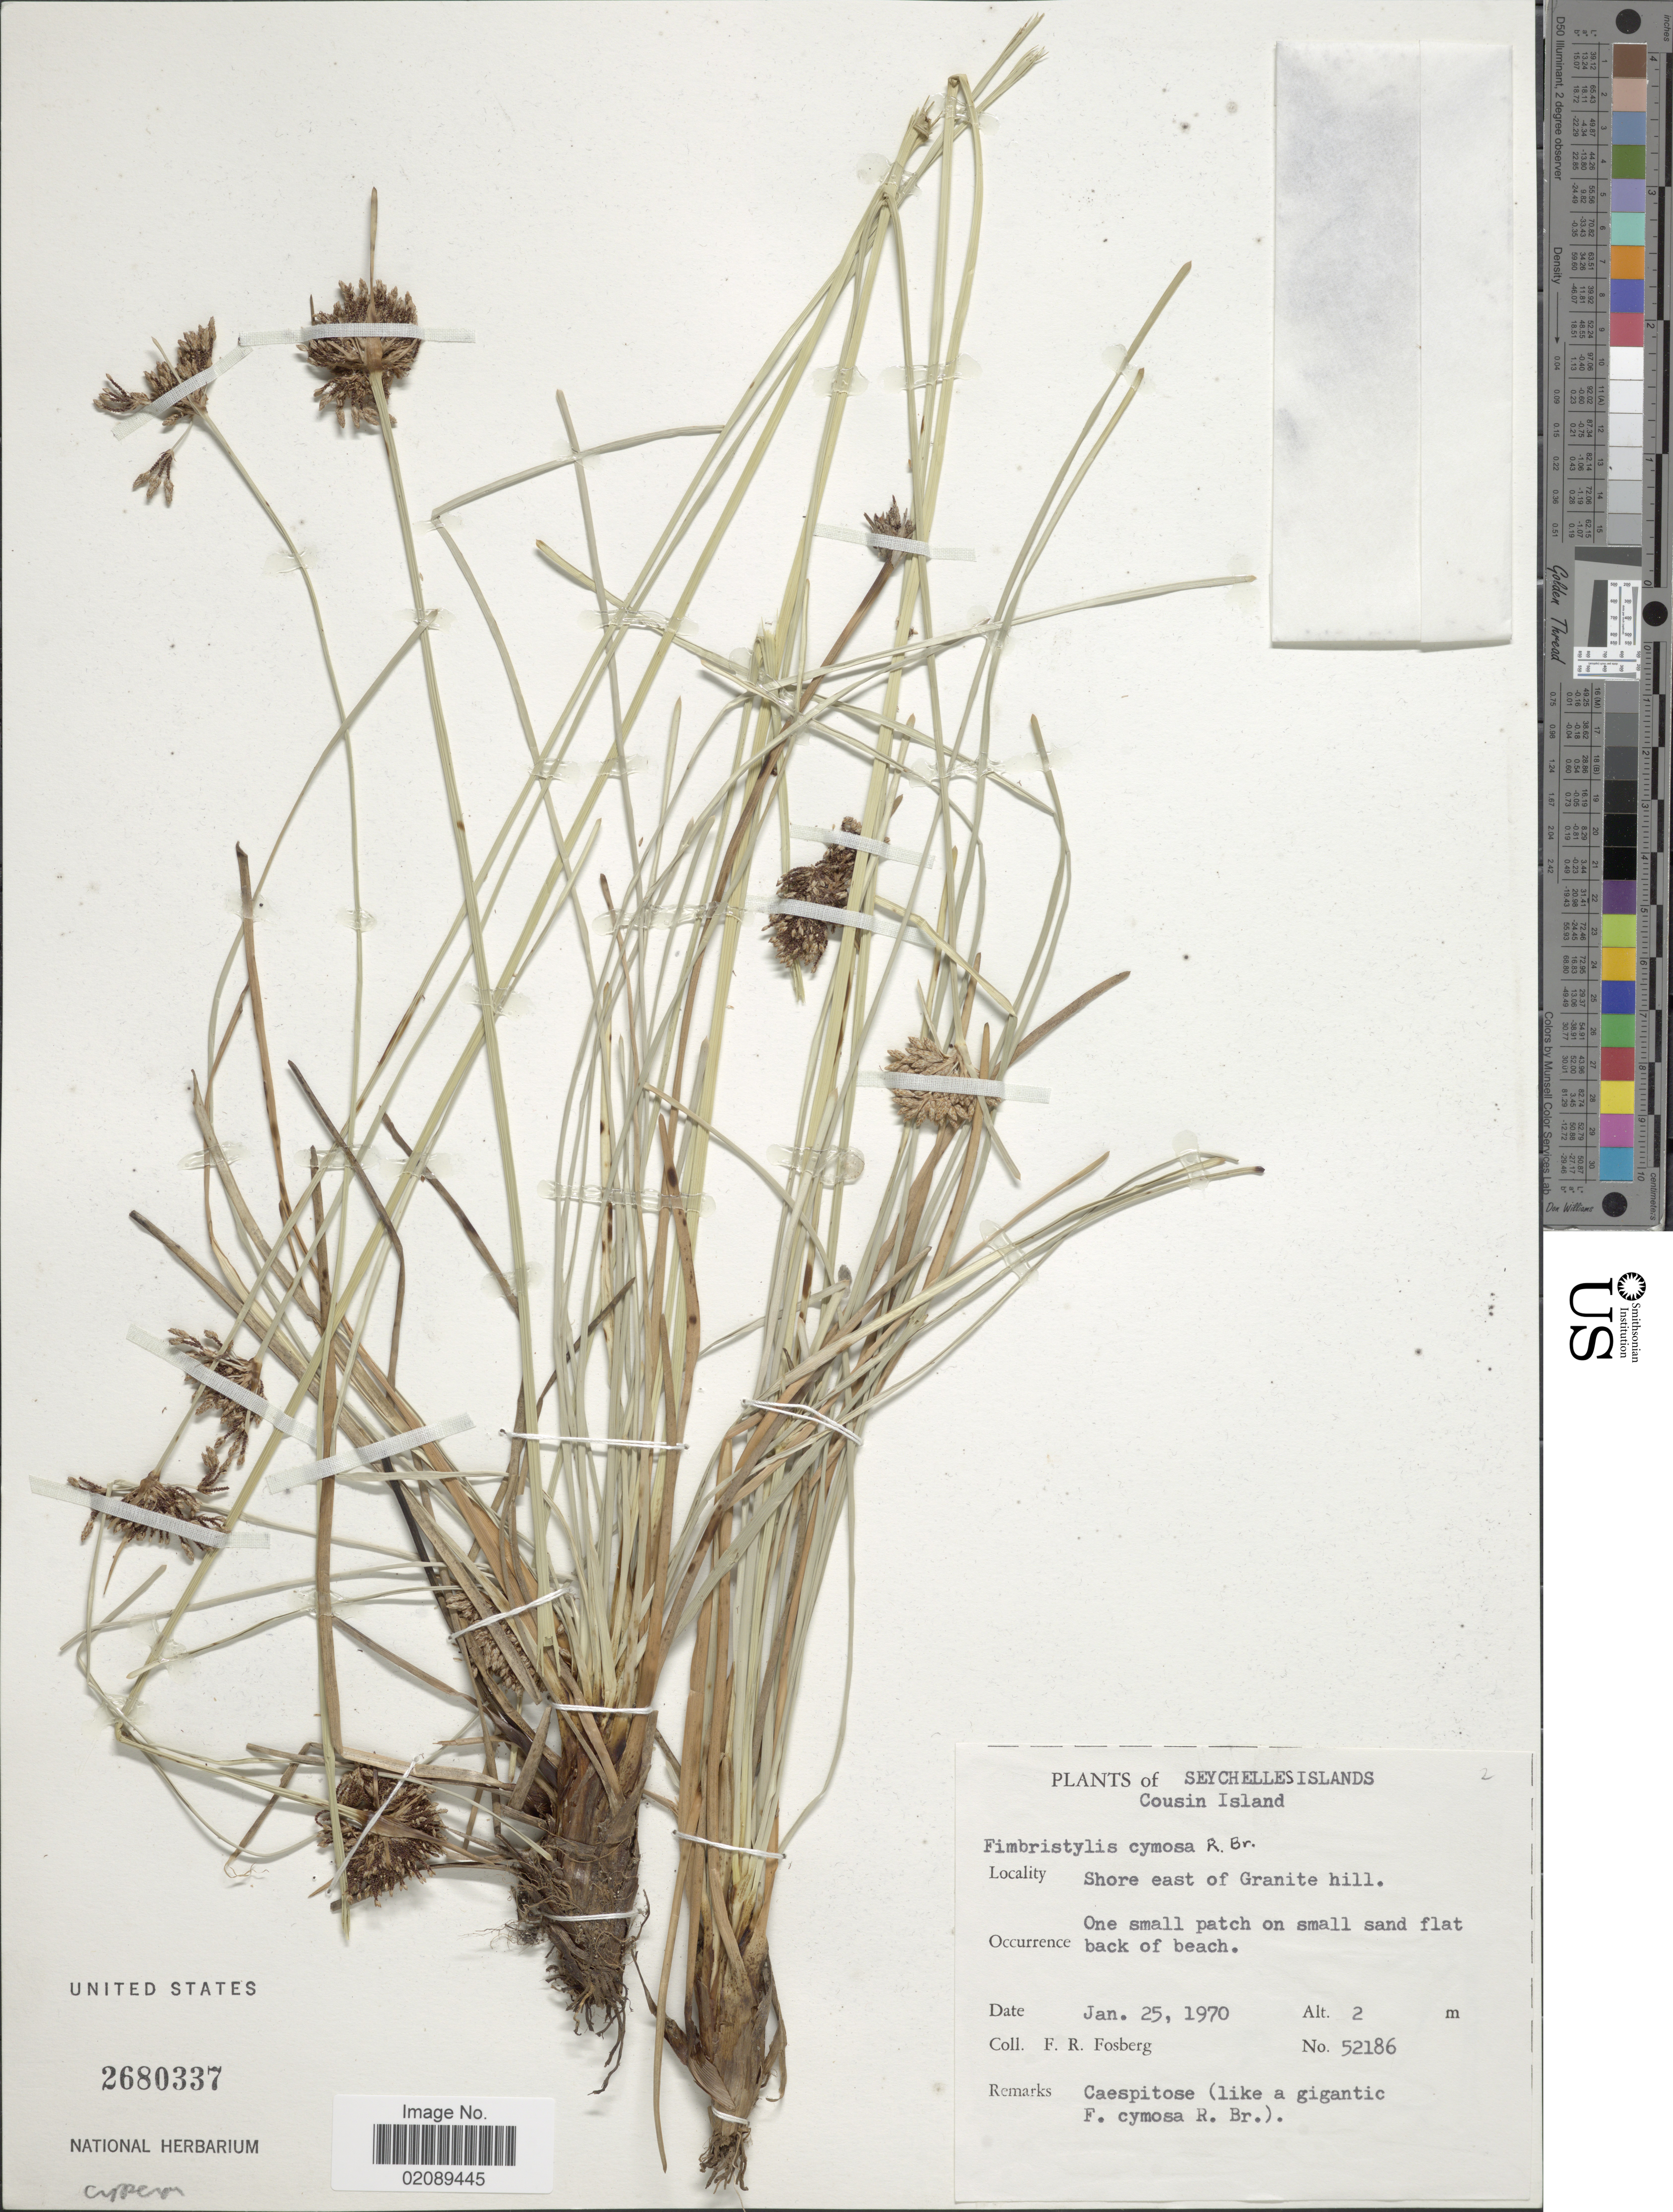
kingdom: Plantae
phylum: Tracheophyta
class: Liliopsida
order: Poales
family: Cyperaceae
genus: Fimbristylis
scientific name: Fimbristylis cymosa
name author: R. Br.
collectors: F. R. Fosberg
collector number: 52186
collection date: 1970-01-25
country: Seychelles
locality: Sechelles Islands, shore east of Granite Hill, one small patch on small sand flat back of beach, Cousin Island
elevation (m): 2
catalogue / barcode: US 2680337